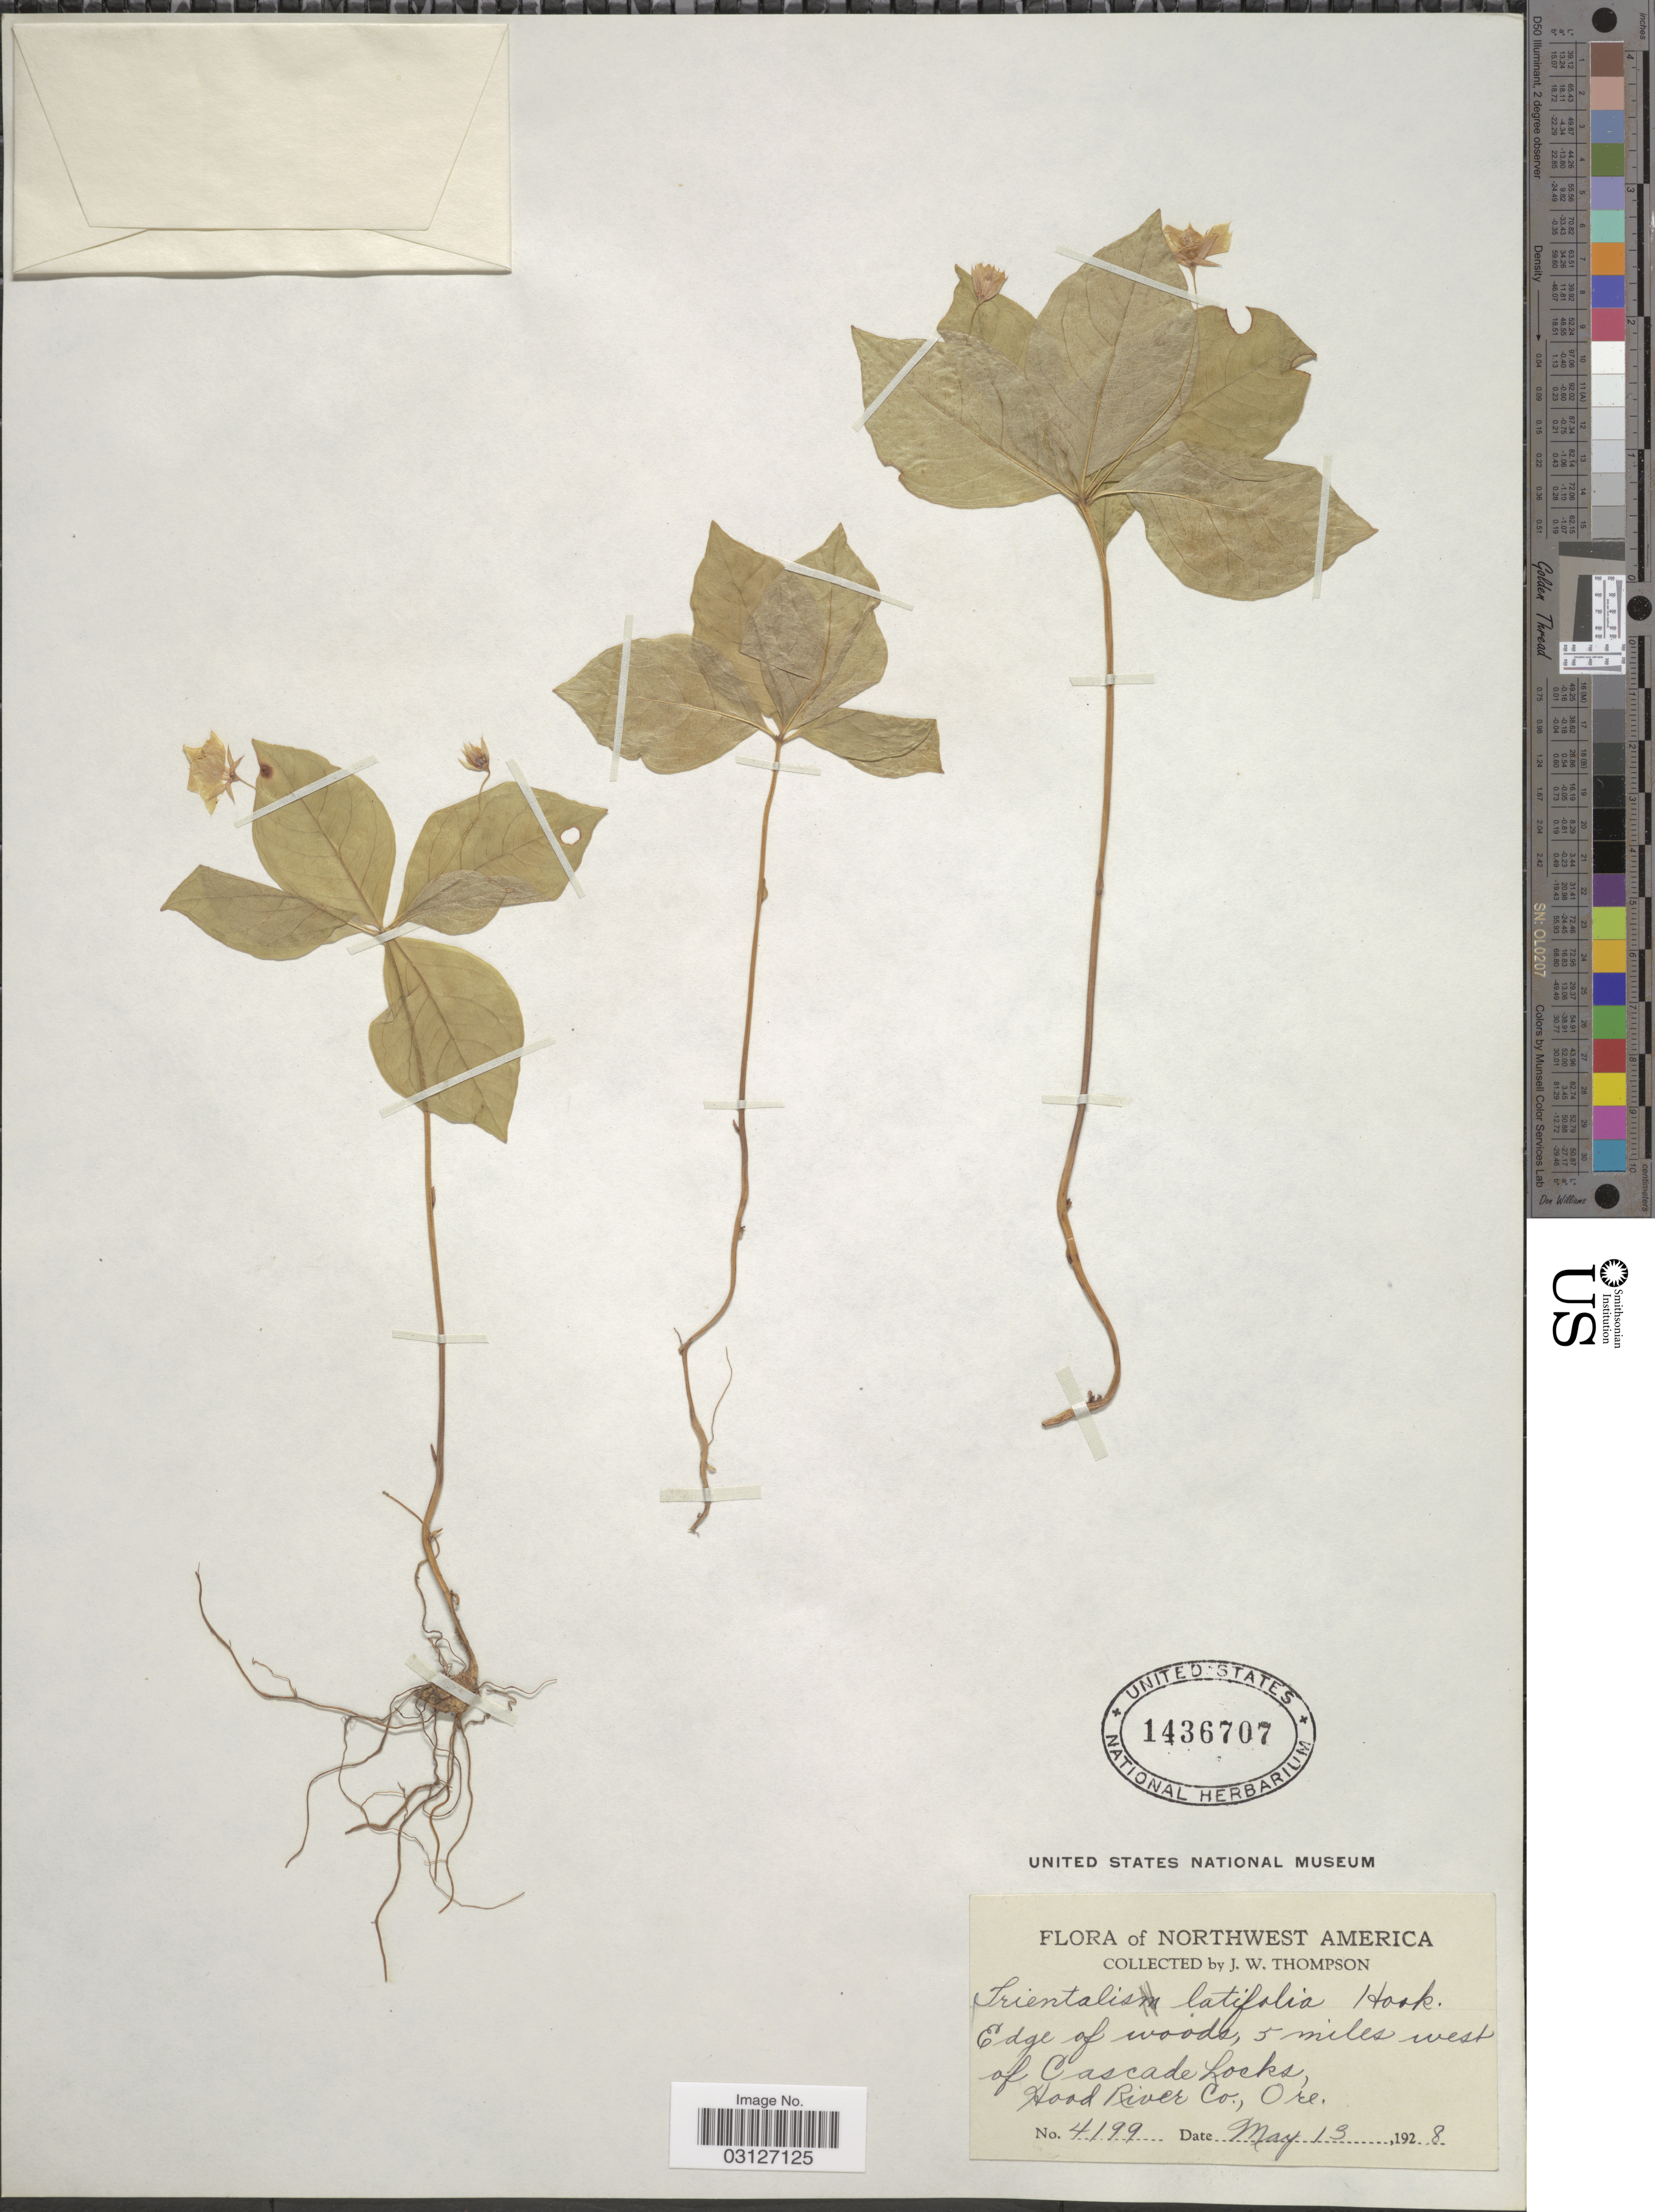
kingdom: Plantae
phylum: Tracheophyta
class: Magnoliopsida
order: Ericales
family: Primulaceae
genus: Trientalis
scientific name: Trientalis latifolia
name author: Hook.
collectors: J. Thompson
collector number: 4199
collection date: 1928-05-13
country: United States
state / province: Oregon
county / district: Hood River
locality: Northwest America, Edge of woods, 5 miles west of Cascade Locks, Hood River Co.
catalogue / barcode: US 1436707